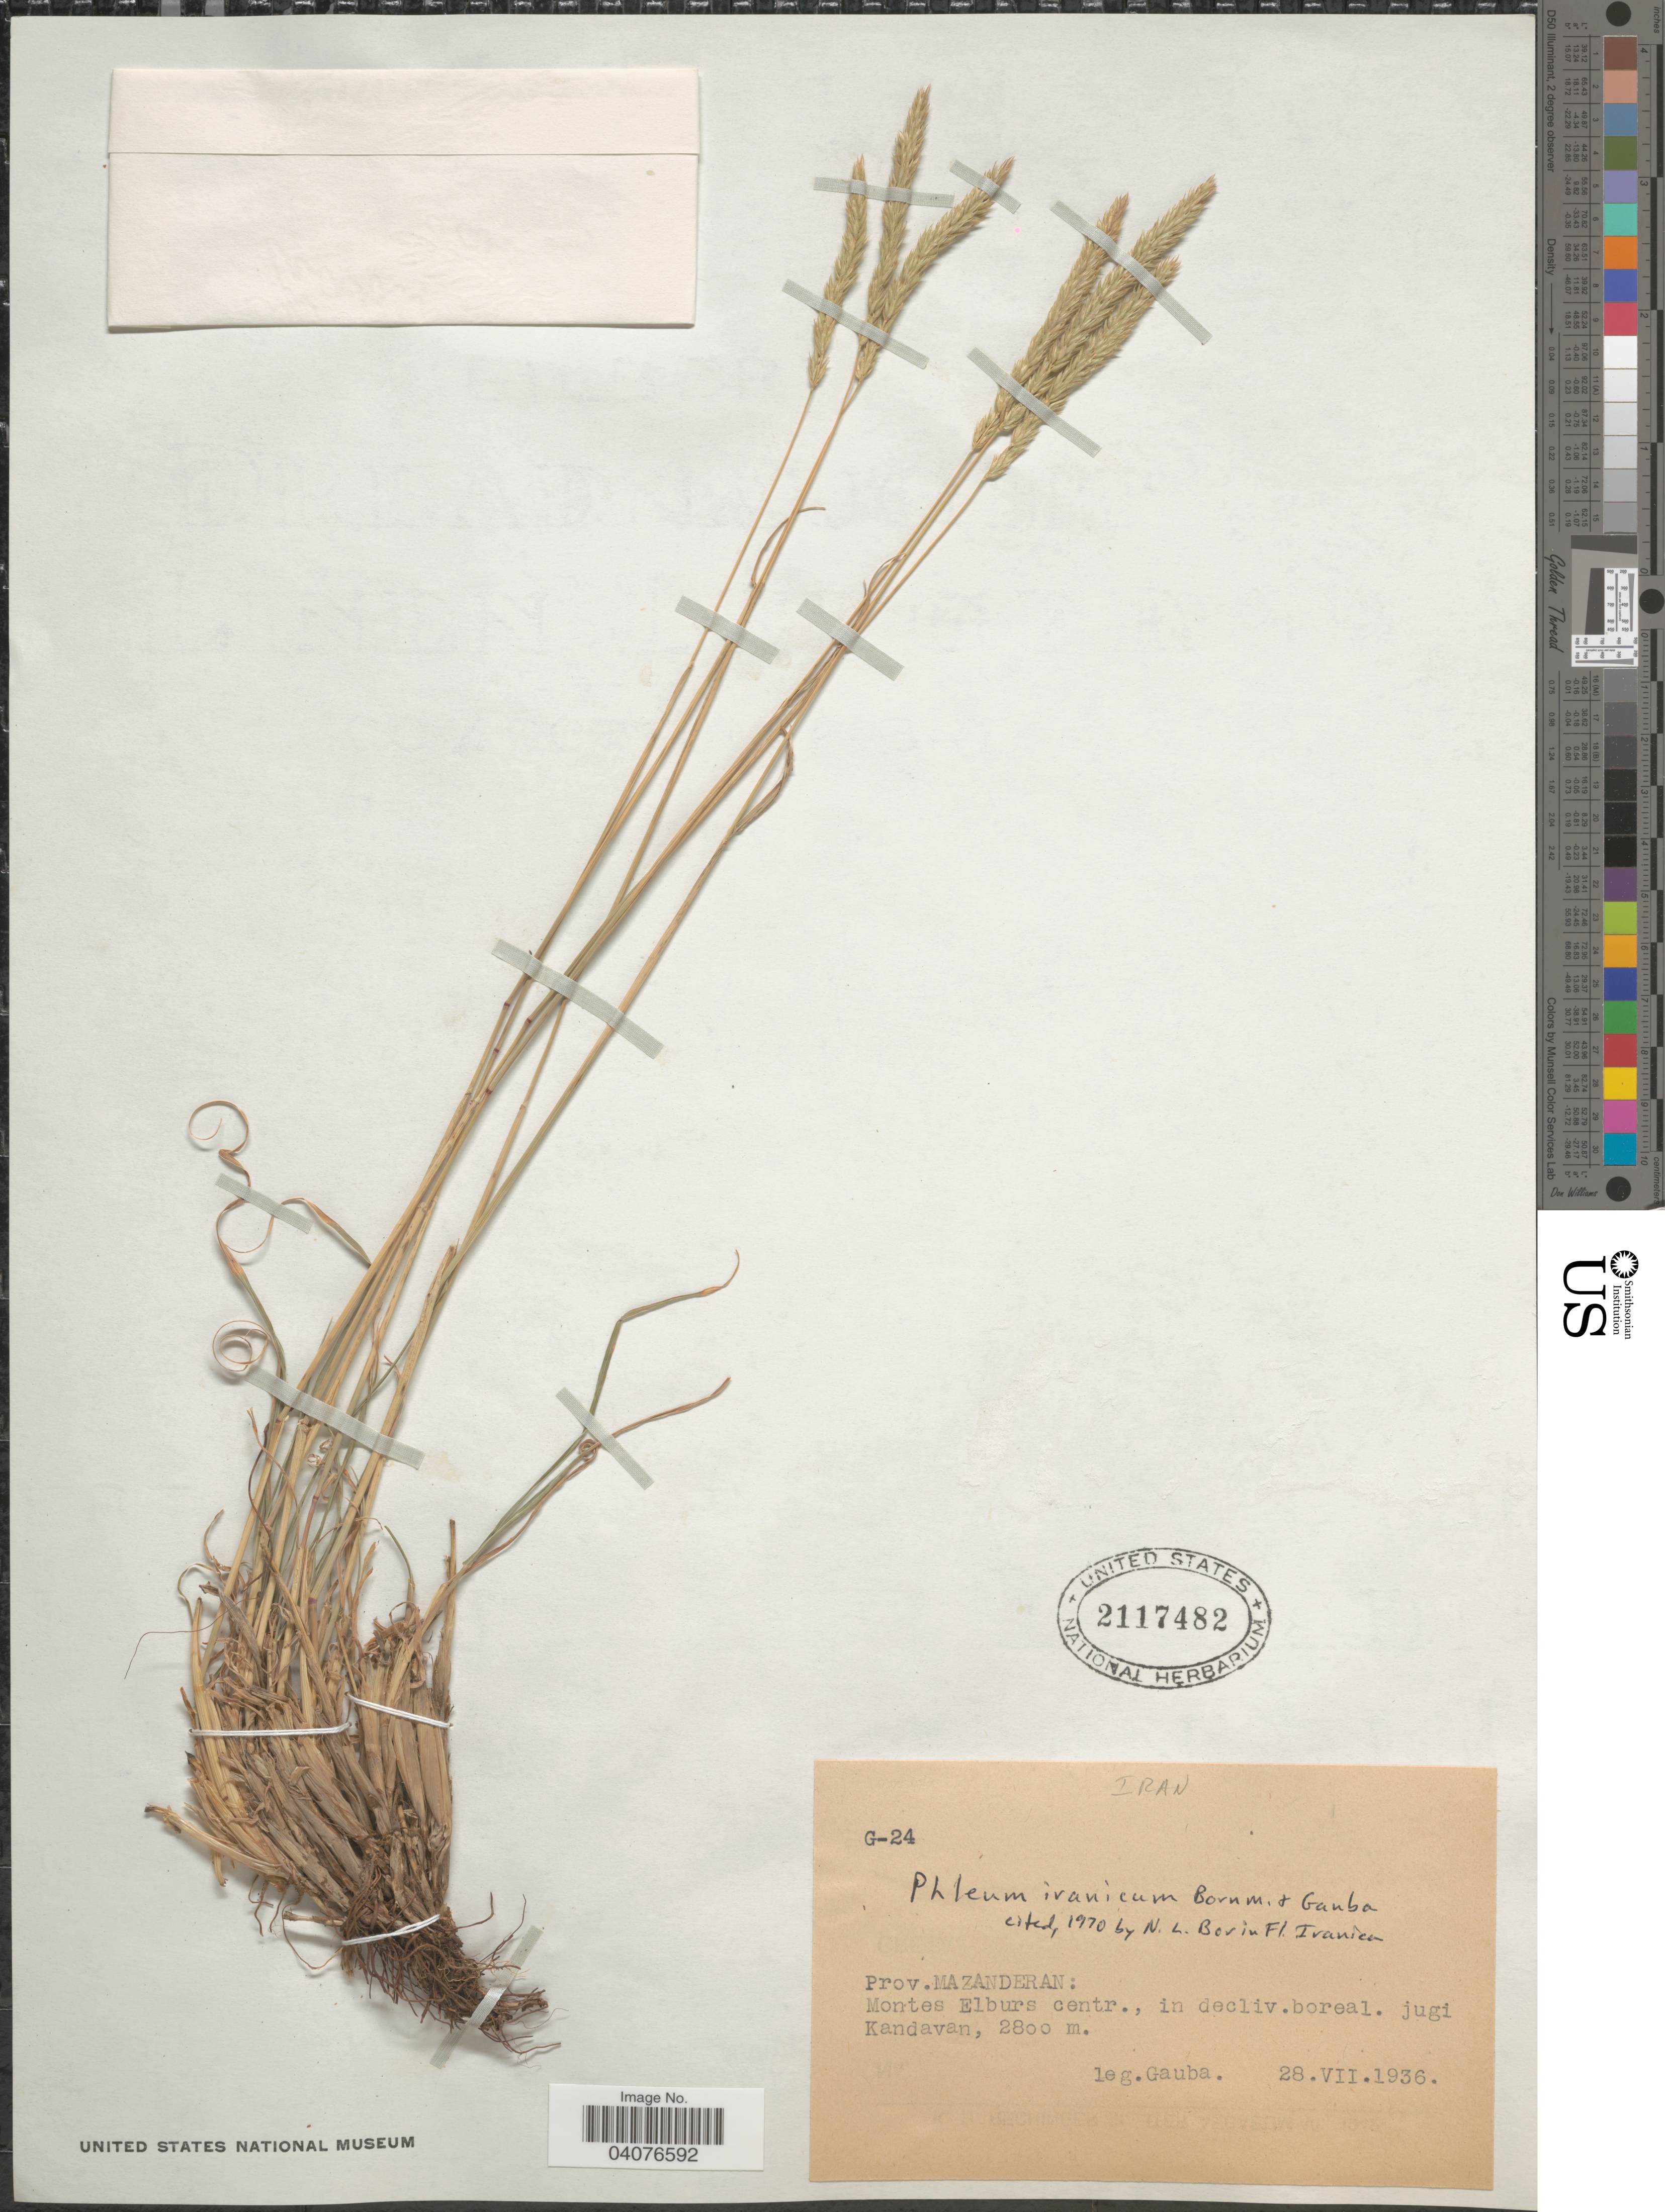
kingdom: Plantae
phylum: Tracheophyta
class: Liliopsida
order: Poales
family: Poaceae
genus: Phleum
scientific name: Phleum iranicum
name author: Bornm. & Gauba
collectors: E. Gauba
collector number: G-24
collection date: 1936-07-28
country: Iran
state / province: Mazandaran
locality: Prov. Mazanderan: Montes Elburs centr., in decliv. boreal. jugi Kandavan.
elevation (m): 2800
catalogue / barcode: US 2117482